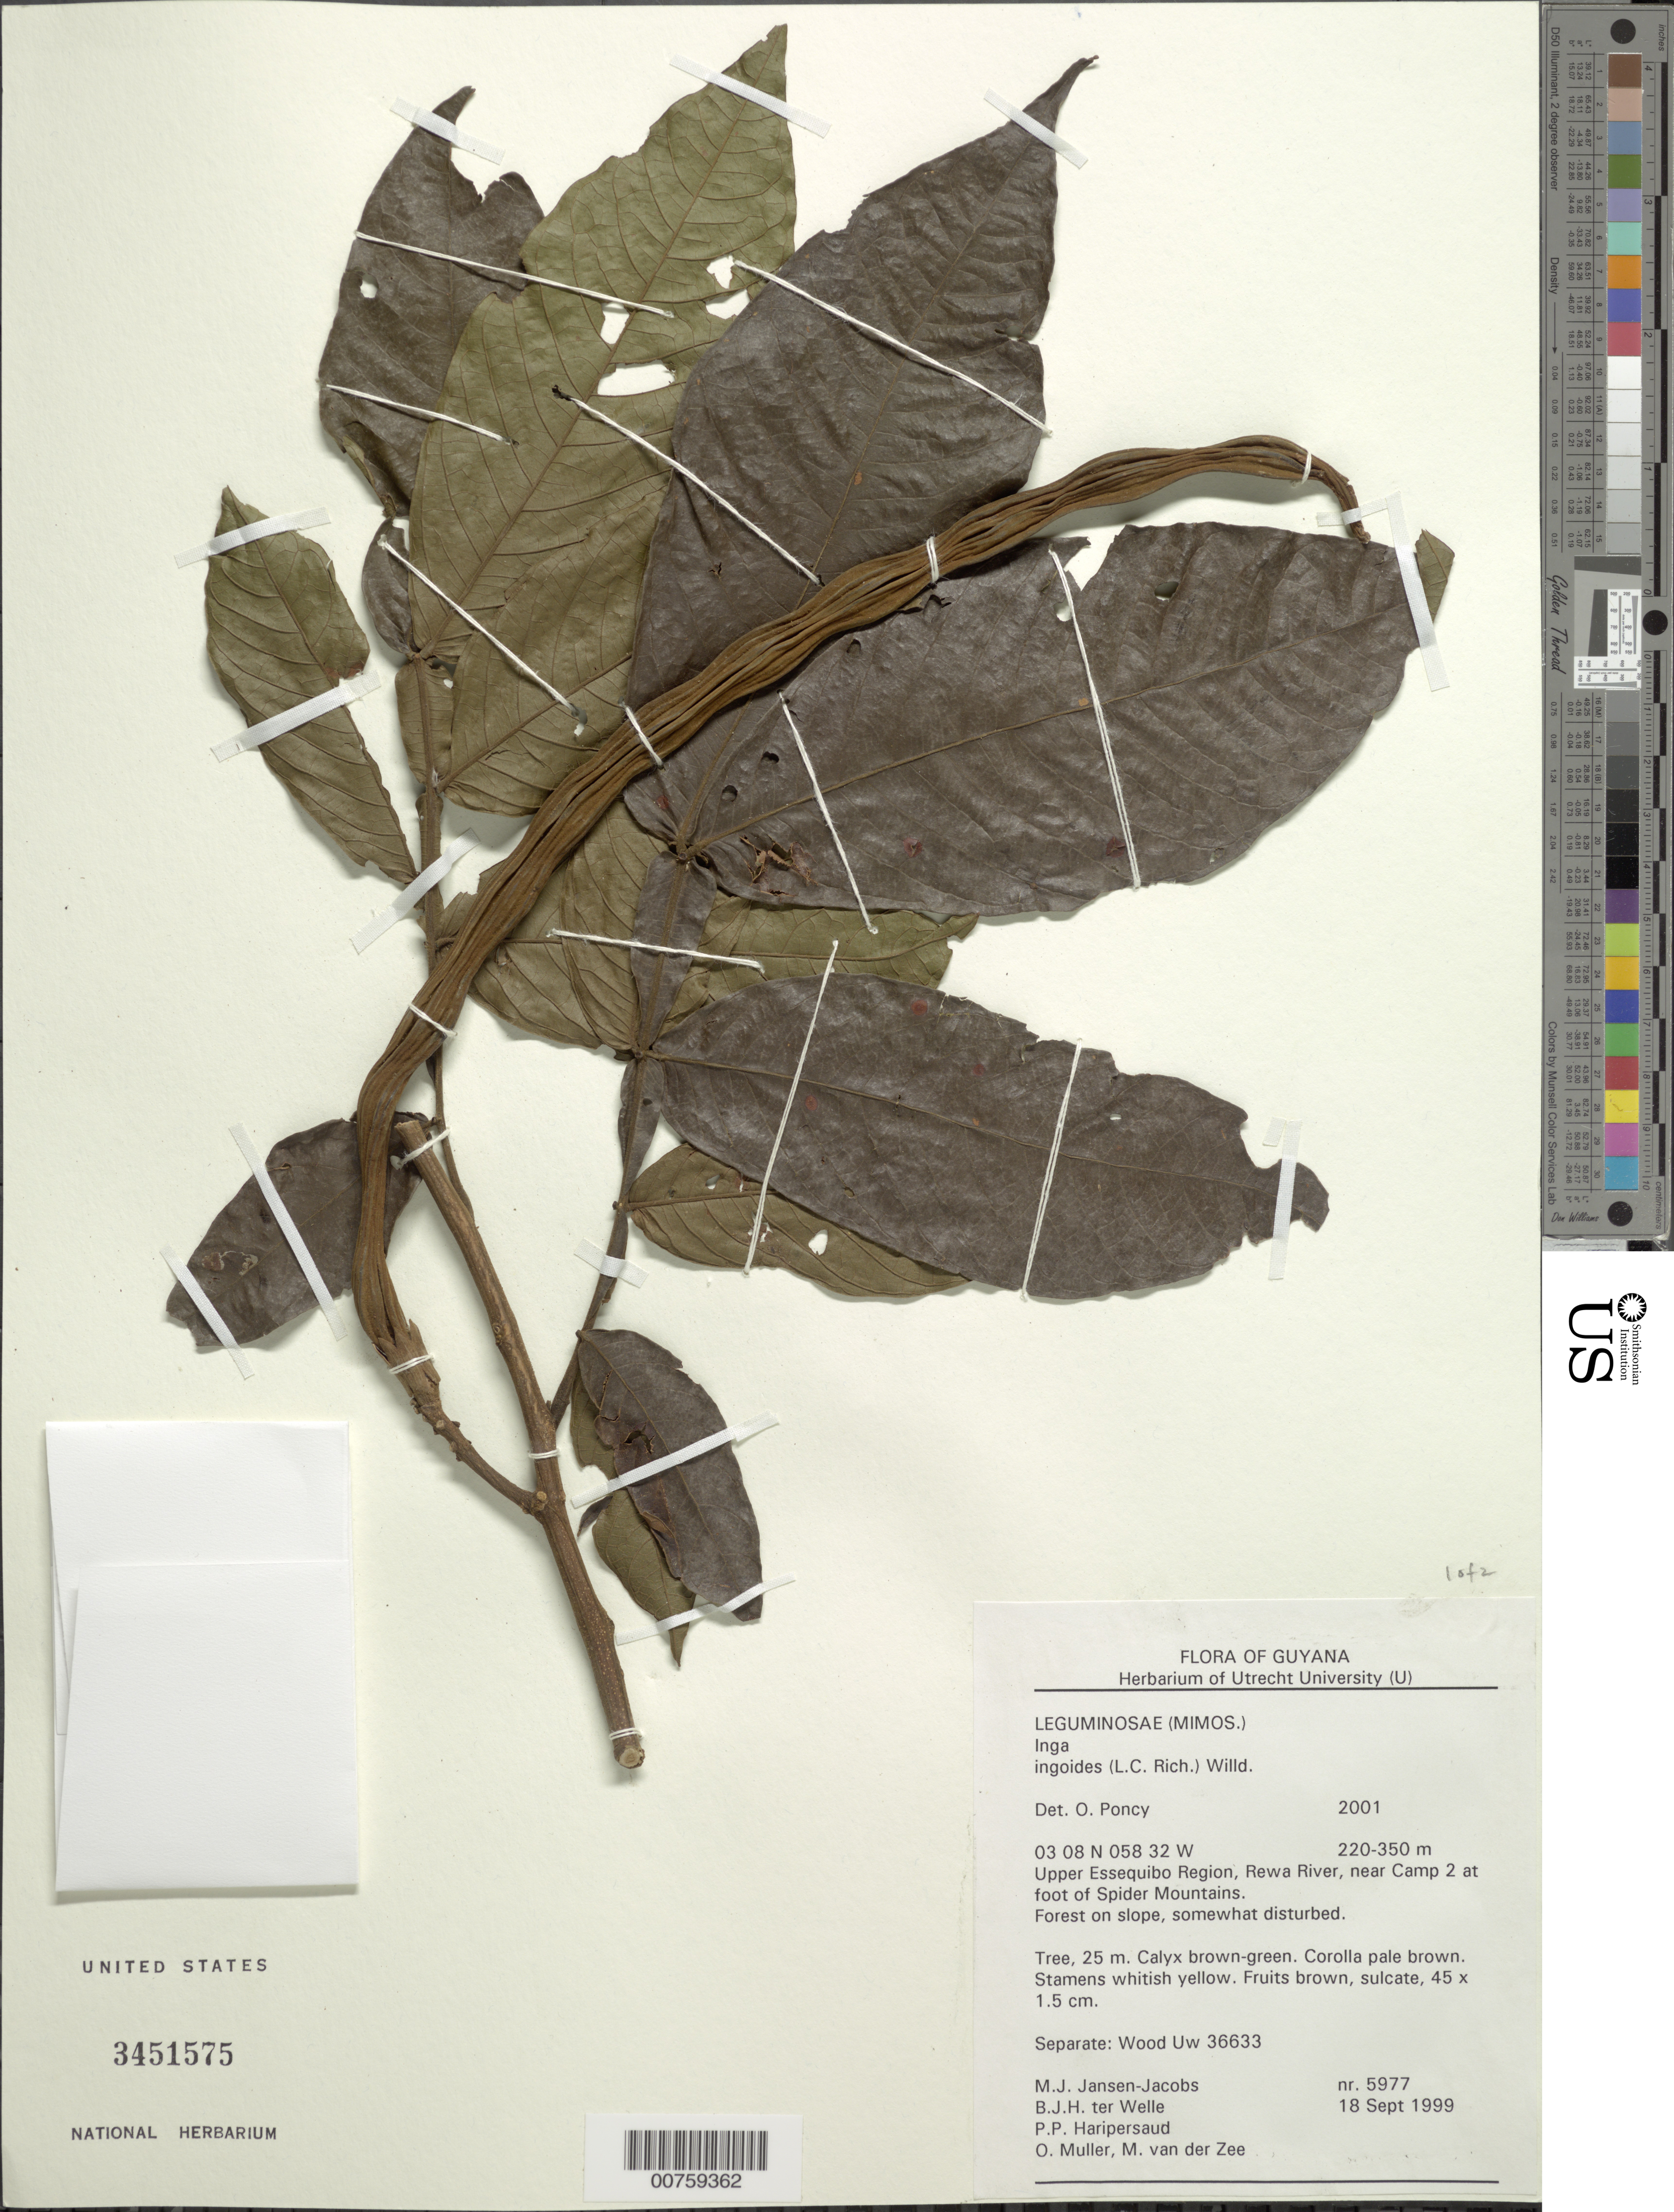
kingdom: Plantae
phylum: Tracheophyta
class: Magnoliopsida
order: Fabales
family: Fabaceae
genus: Inga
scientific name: Inga ingoides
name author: (Rich.) Willd.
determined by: Poncy, O.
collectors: M. J. Jansen-Jacobs, B. Welle, P. Haripersaud, O. Muller & M. van der Zee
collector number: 5977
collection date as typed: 18-Sep-99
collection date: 1999-09-18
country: Guyana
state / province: U. Takutu-U. Essequibo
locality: Rewa River, at foot of Spider Mts., near camp 2, Upper Essequibo Region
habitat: Forest on slope, somewhat disturbed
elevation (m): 220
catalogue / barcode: US 3451575